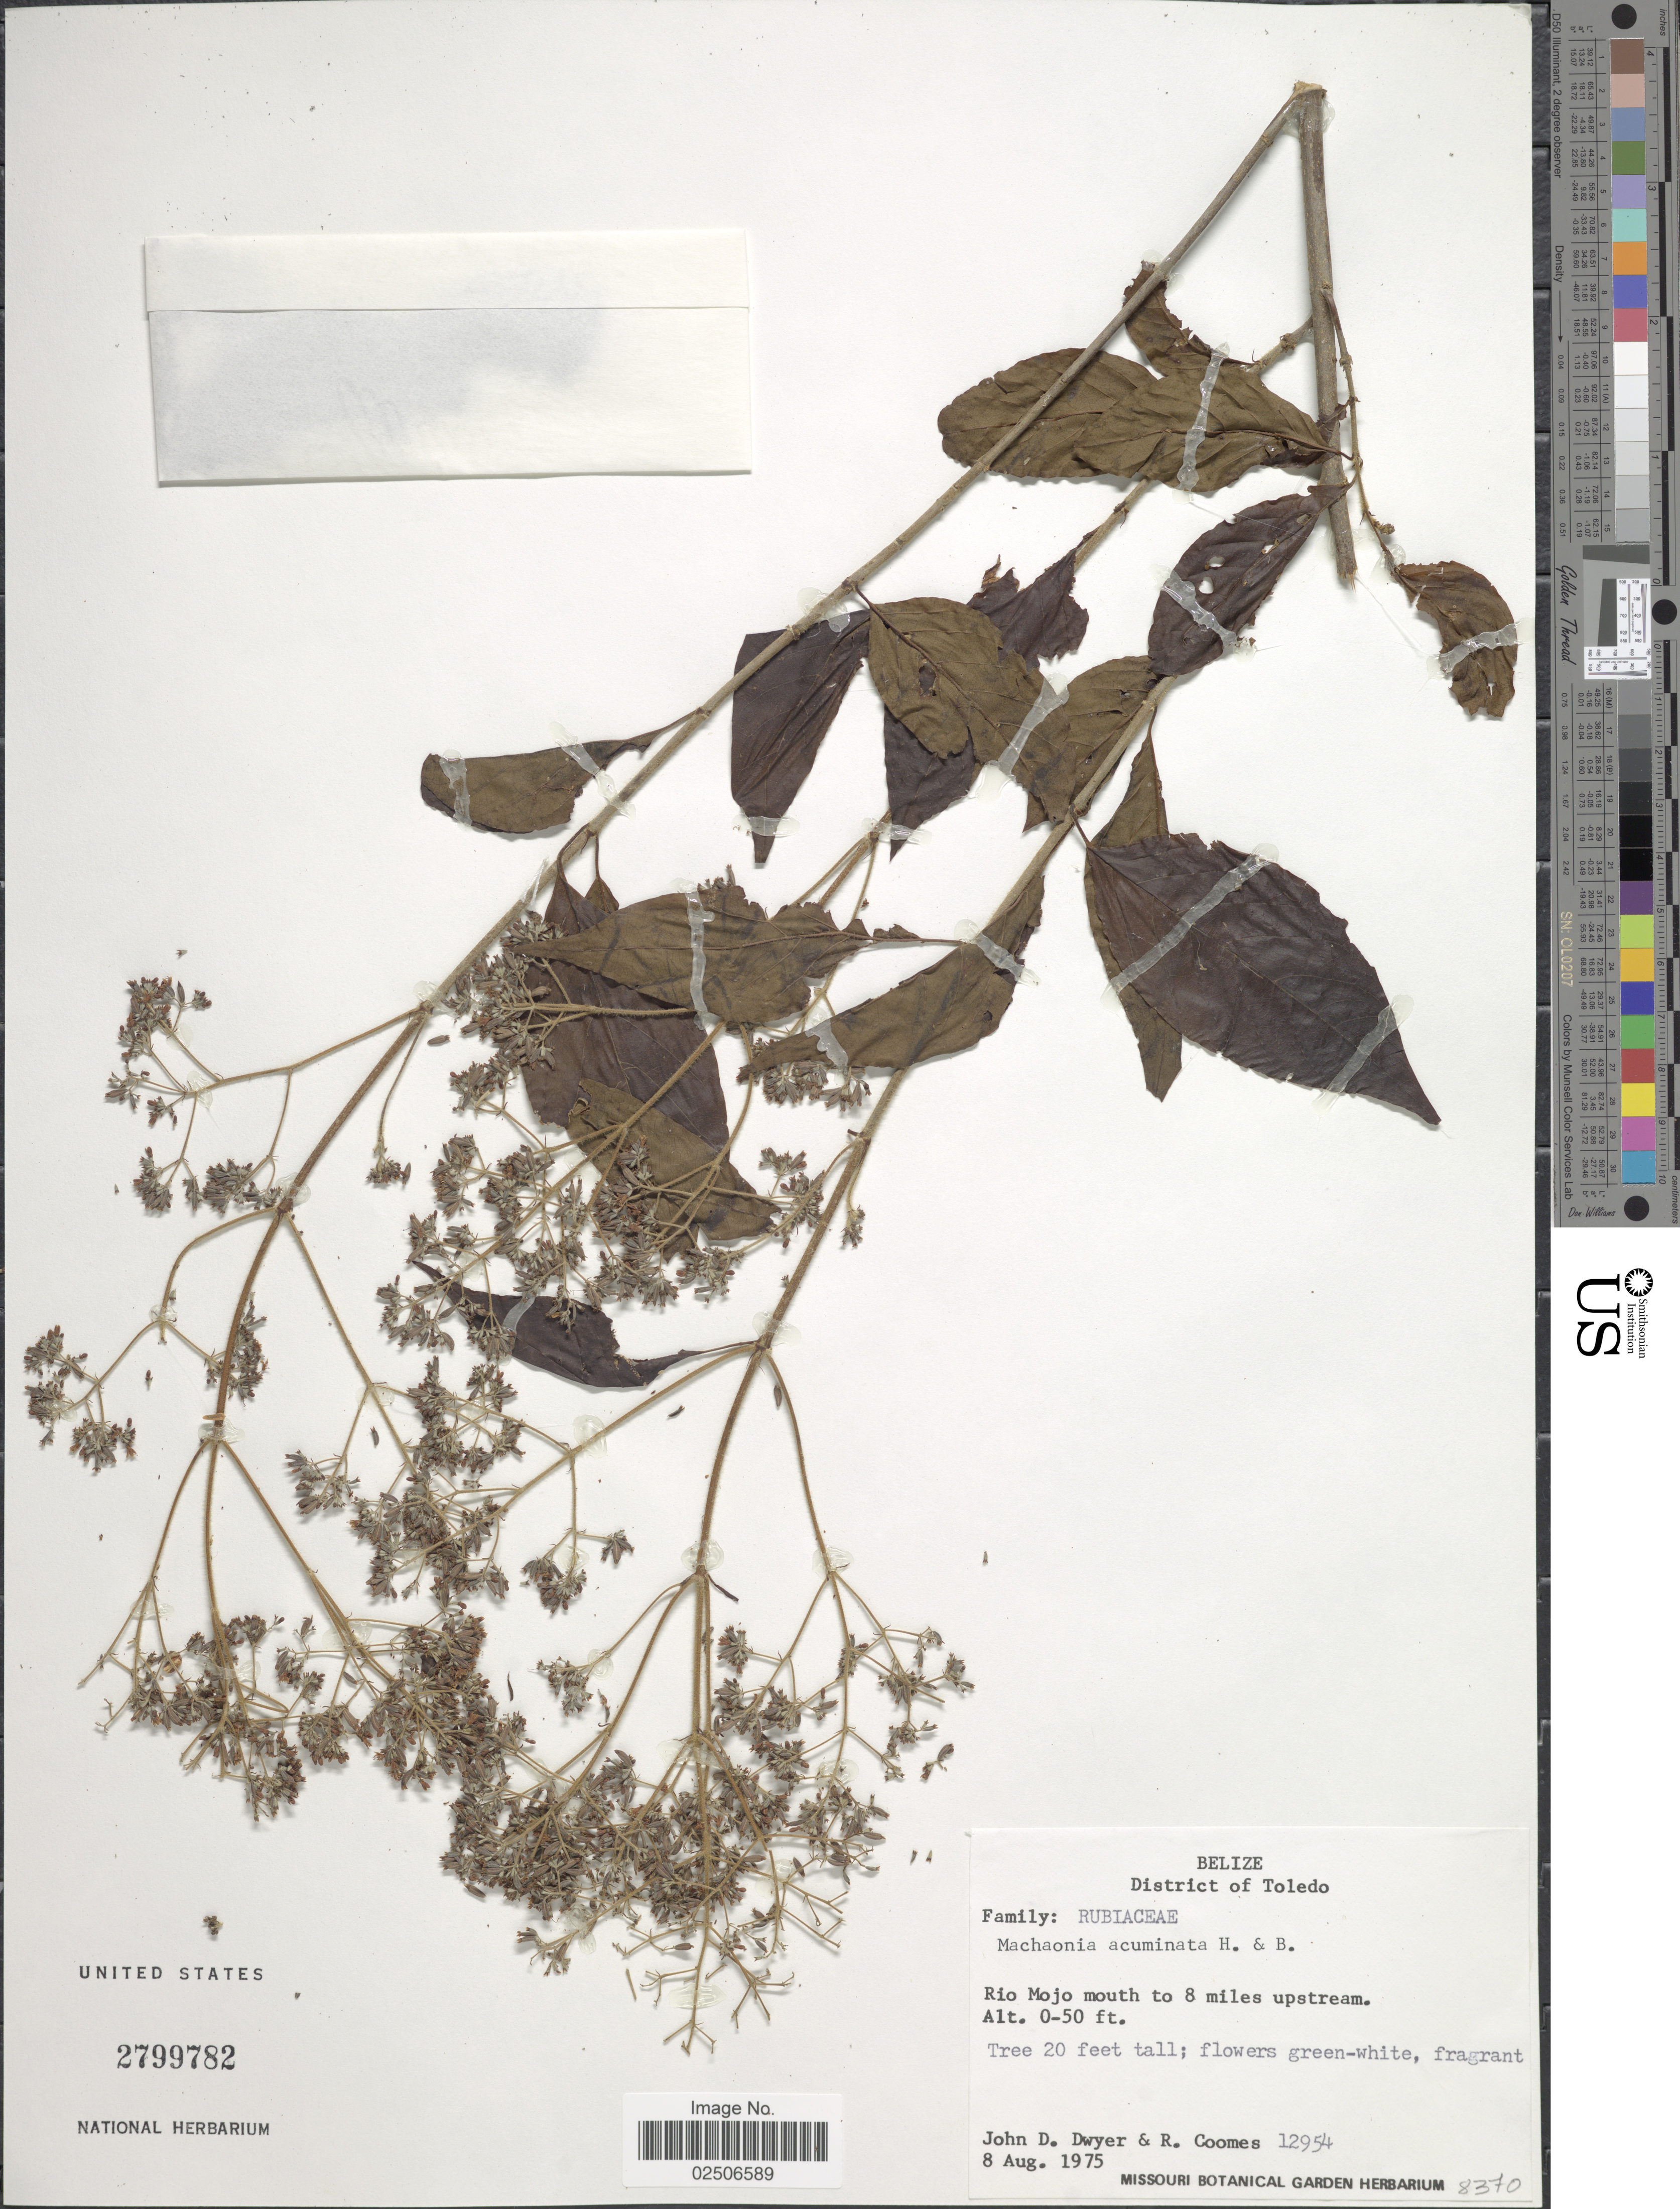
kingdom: Plantae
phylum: Tracheophyta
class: Magnoliopsida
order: Gentianales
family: Rubiaceae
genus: Machaonia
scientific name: Machaonia acuminata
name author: Bonpl.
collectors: J. D. Dwyer & R. Coomes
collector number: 12954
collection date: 1975-08-08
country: Belize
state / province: Toledo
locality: Rio Mojo mouth to 8 miles upstream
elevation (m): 0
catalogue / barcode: US 2799782